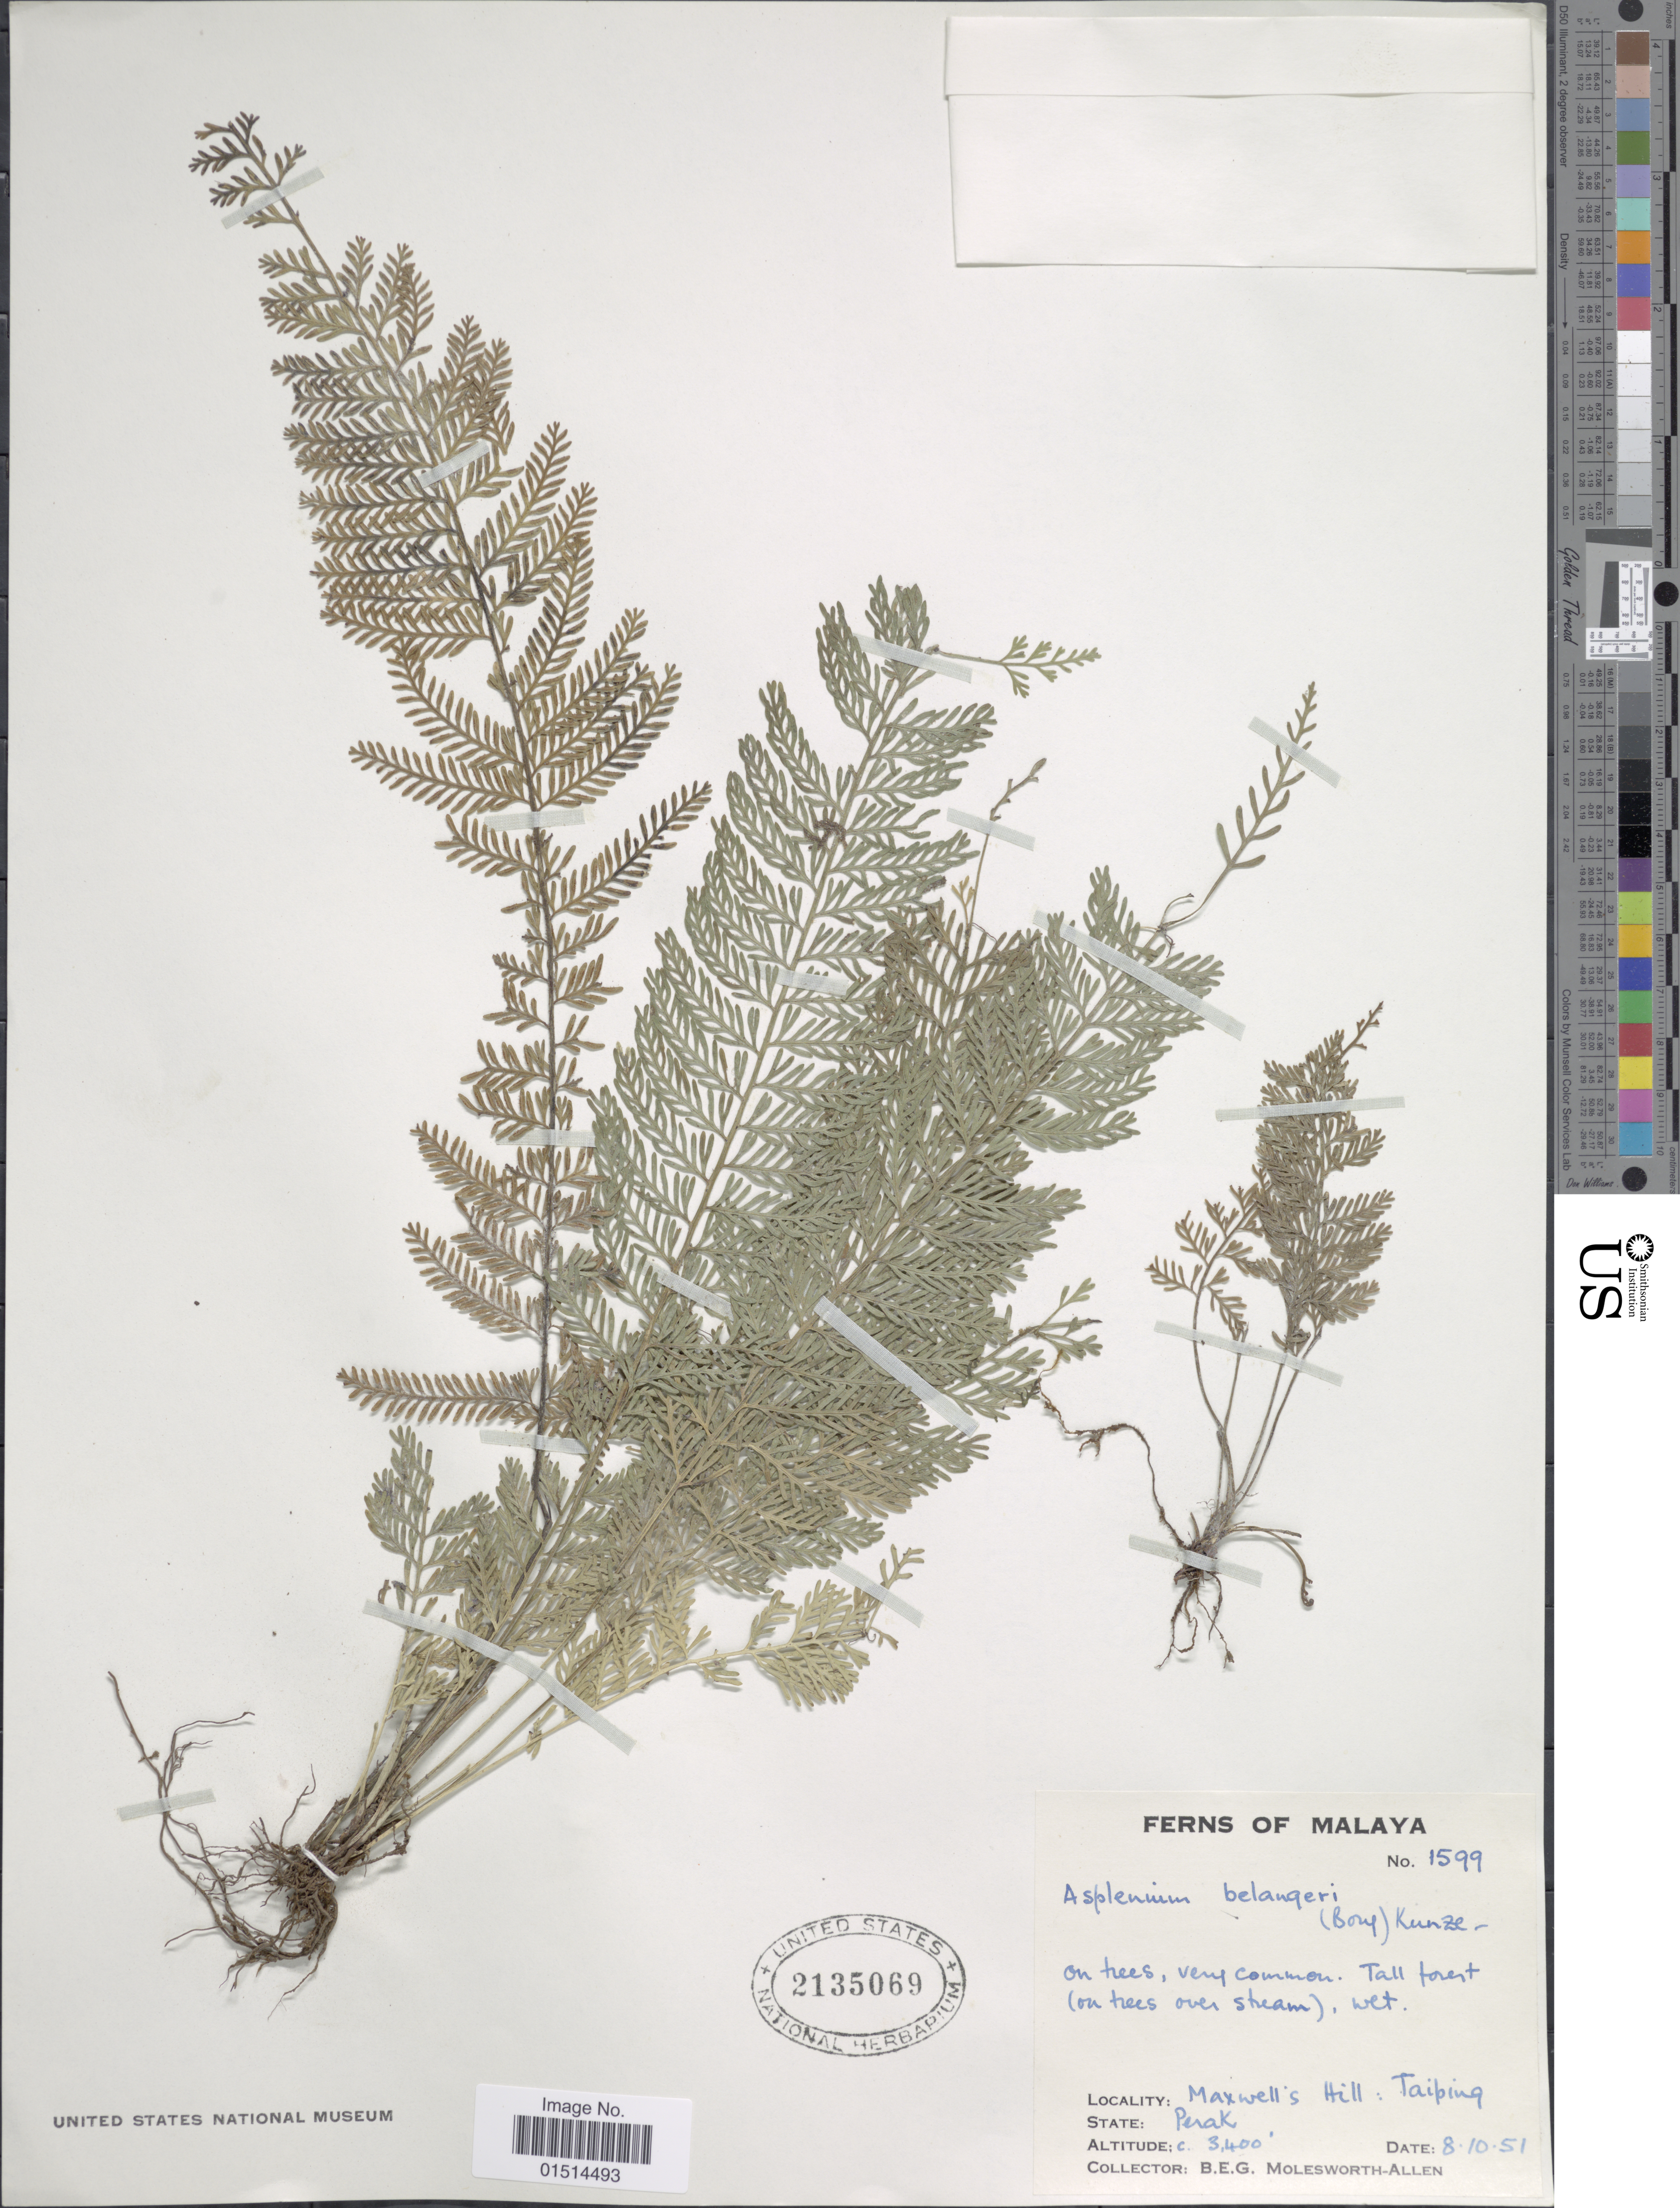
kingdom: Plantae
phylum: Tracheophyta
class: Polypodiopsida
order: Polypodiales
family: Aspleniaceae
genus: Asplenium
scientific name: Asplenium belangeri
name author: Bory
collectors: B. E. G. Molesworth-Allen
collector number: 1599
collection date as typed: Transcribed d/m/y: 8/10/51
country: Malaysia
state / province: Perak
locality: Malaya, Maxwell's Hill: Taiping, Perak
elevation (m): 1036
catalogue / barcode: US 2135069